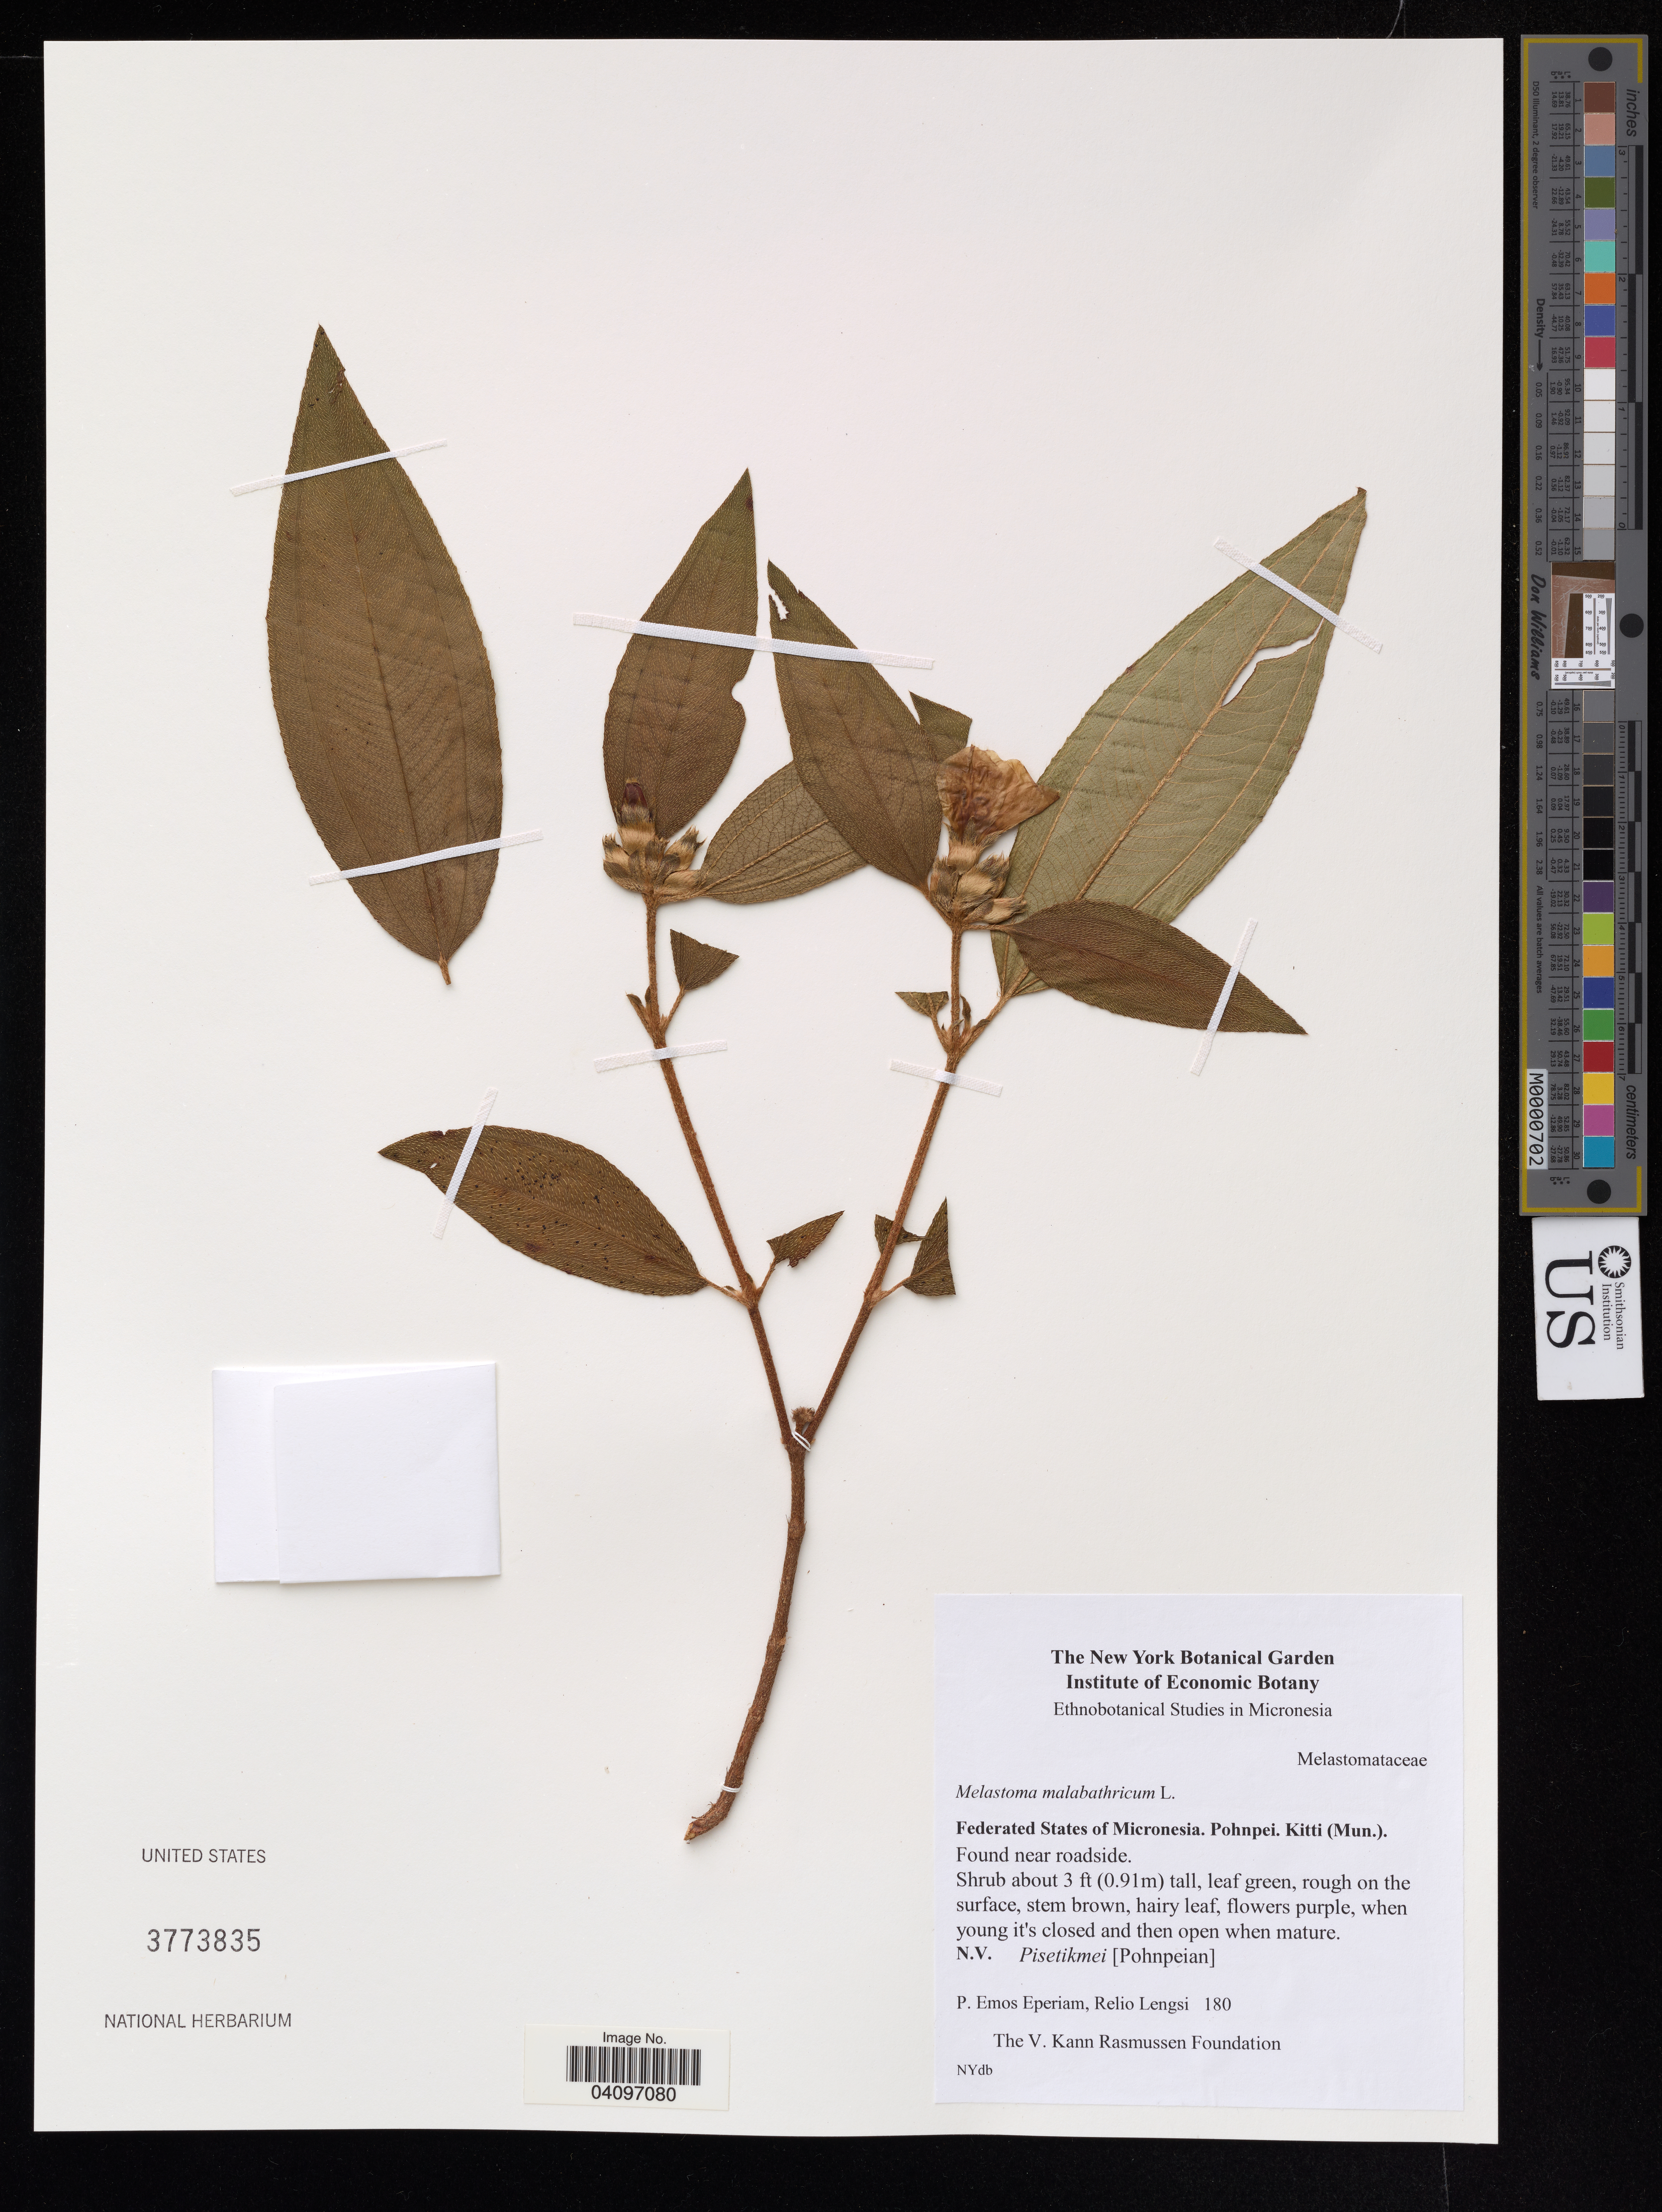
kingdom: Plantae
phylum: Tracheophyta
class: Magnoliopsida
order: Myrtales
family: Melastomataceae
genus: Melastoma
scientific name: Melastoma malabathricum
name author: L.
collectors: P. Eperiam & R. Lengsi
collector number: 180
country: Micronesia, Federated States of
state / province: Pohnpei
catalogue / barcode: US 3773835